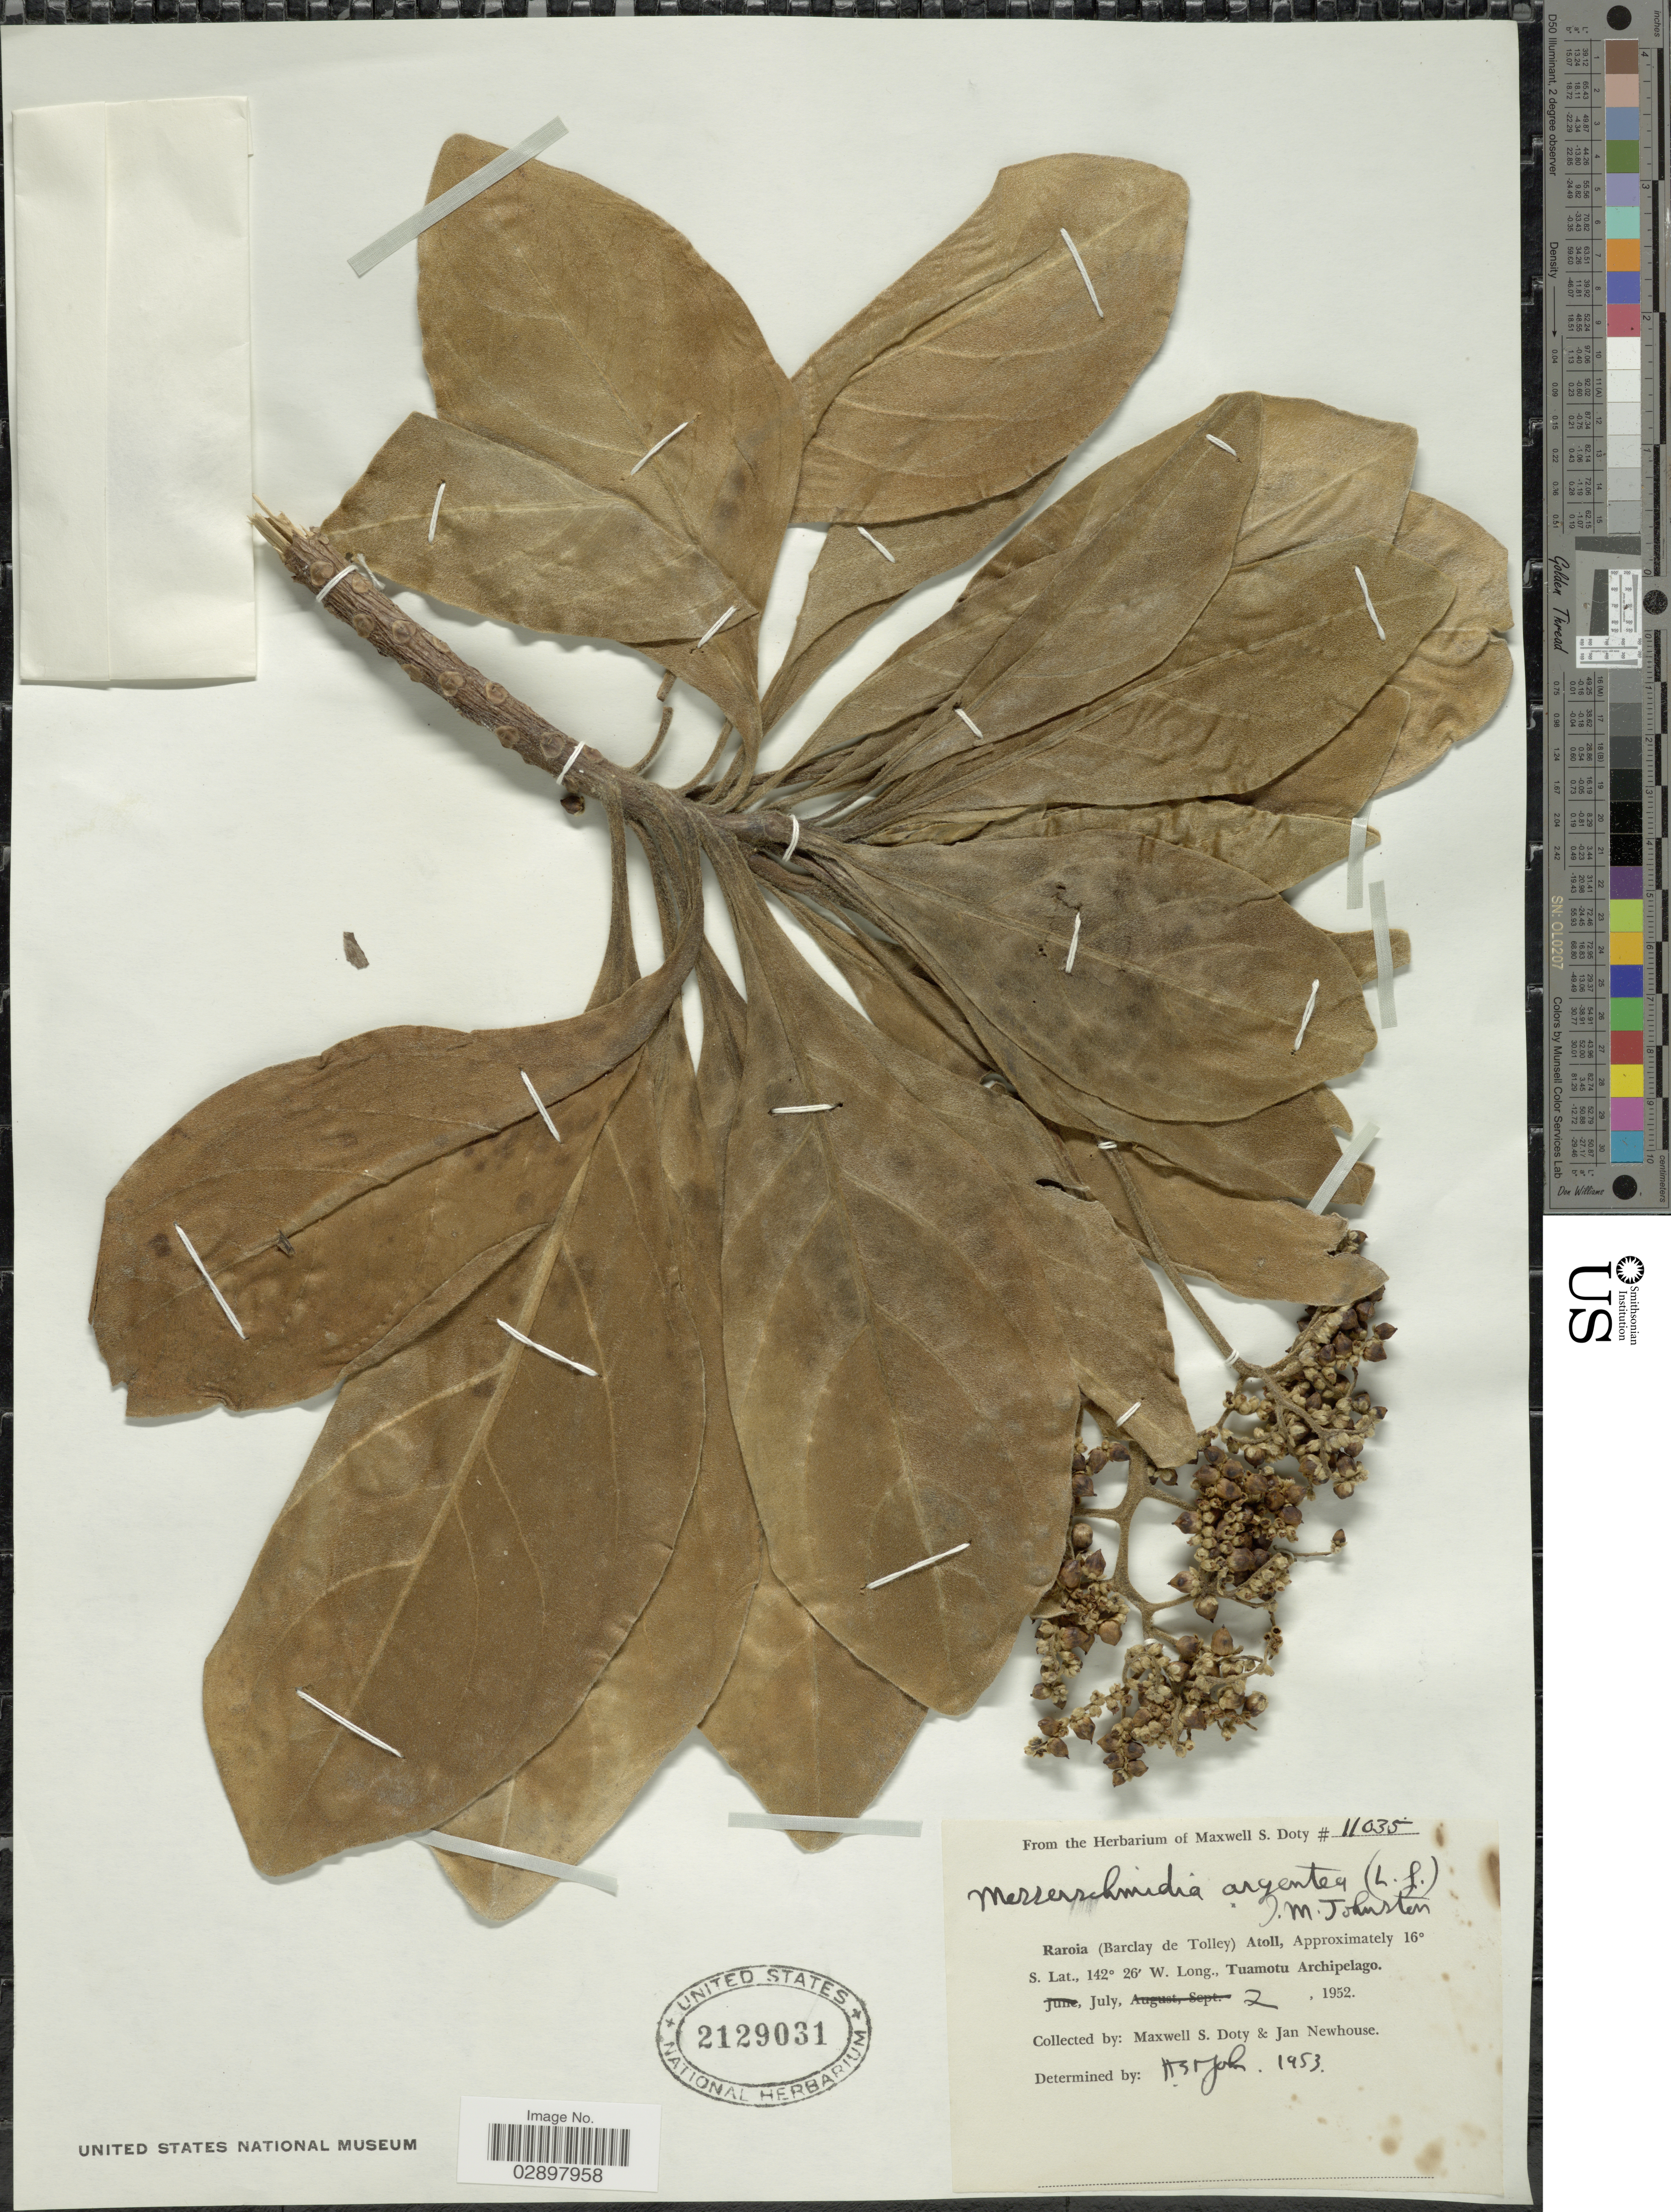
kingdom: Plantae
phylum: Tracheophyta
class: Magnoliopsida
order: Boraginales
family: Heliotropiaceae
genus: Heliotropium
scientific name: Heliotropium arboreum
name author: (Blanco) Mabberley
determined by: Wagner, W. L., (BOT), Smithsonian Institution - National Museum of Natural History (UNITED STATES)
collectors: M. S. Doty & J. Newhouse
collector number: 11035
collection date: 1952-07-02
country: French Polynesia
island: Raroia [Barclay de Tolley] Atoll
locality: Raroia (Barclay de Tolley) Atoll, Tuamotu Archipelago.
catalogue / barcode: US 2129031